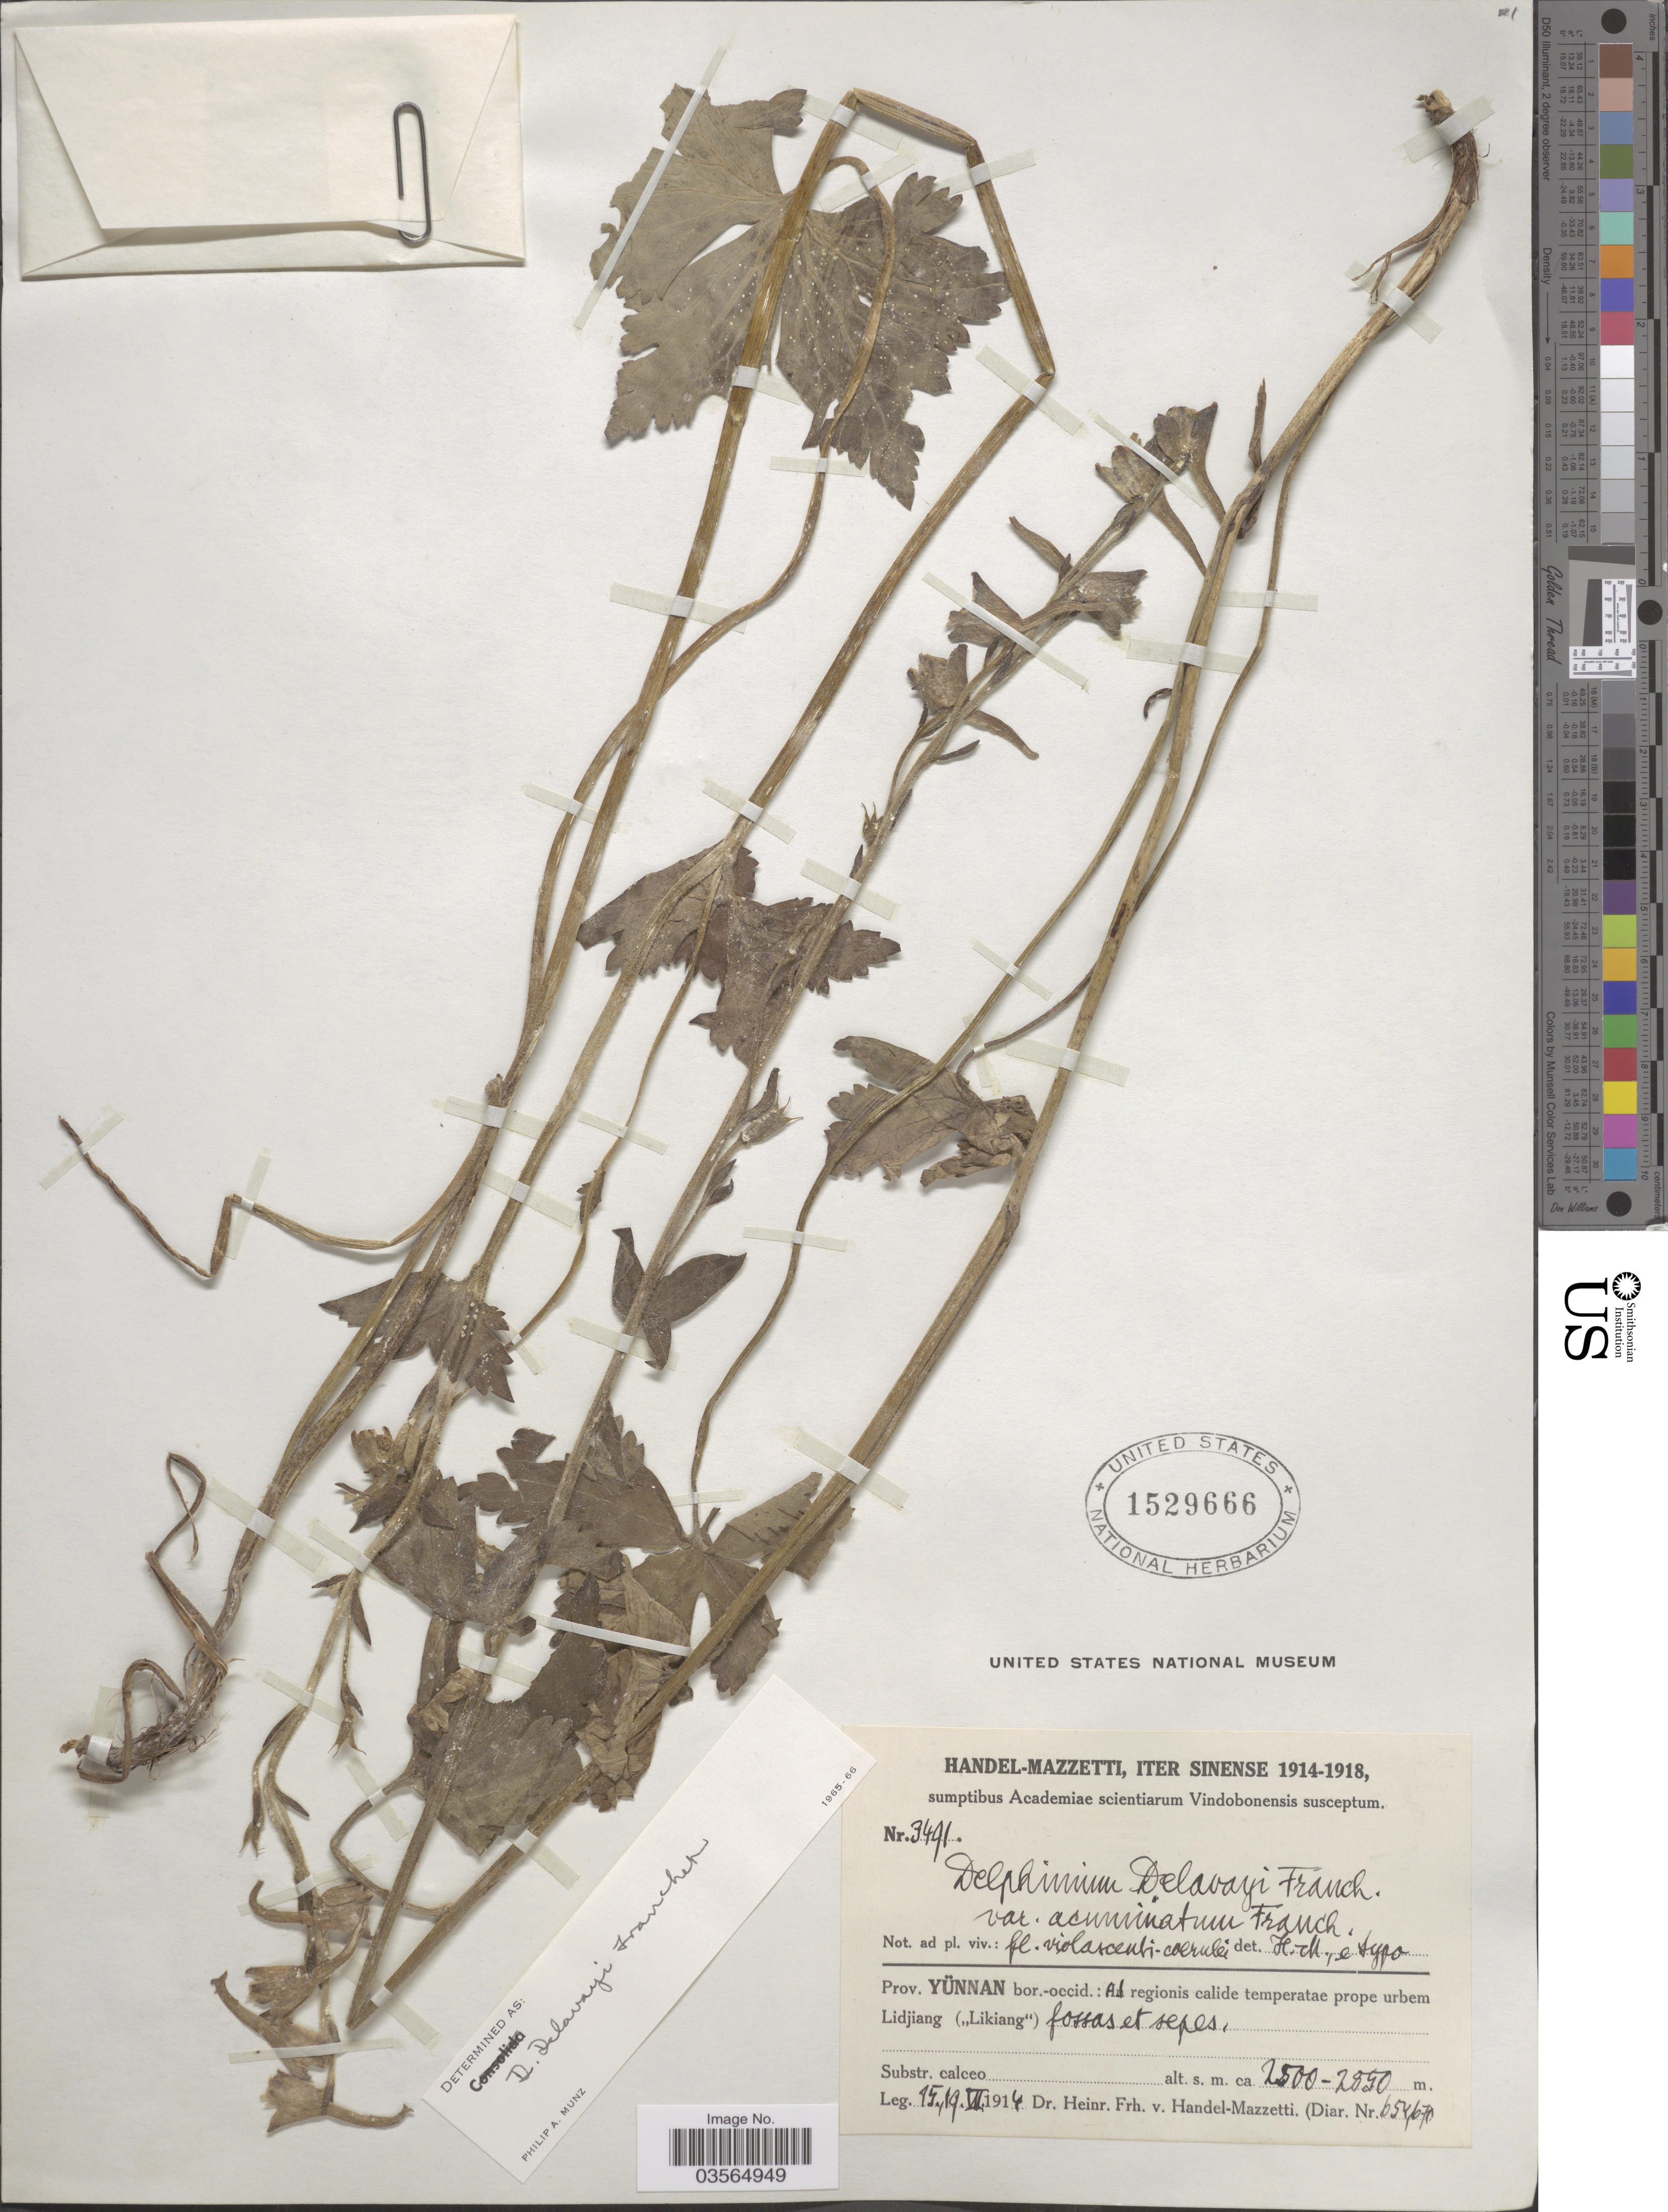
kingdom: Plantae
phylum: Tracheophyta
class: Magnoliopsida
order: Ranunculales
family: Ranunculaceae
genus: Delphinium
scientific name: Delphinium delavayi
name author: Franch.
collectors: H. Handel-Mazzetti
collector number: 3491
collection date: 1914-07-15/1914-07-19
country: China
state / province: Yunnan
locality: Prov. Yünnan bor.-occid.: Ad regionis calide temperatae prope urbem Lidjiang („Likiang“).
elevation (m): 2500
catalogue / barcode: US 1529666